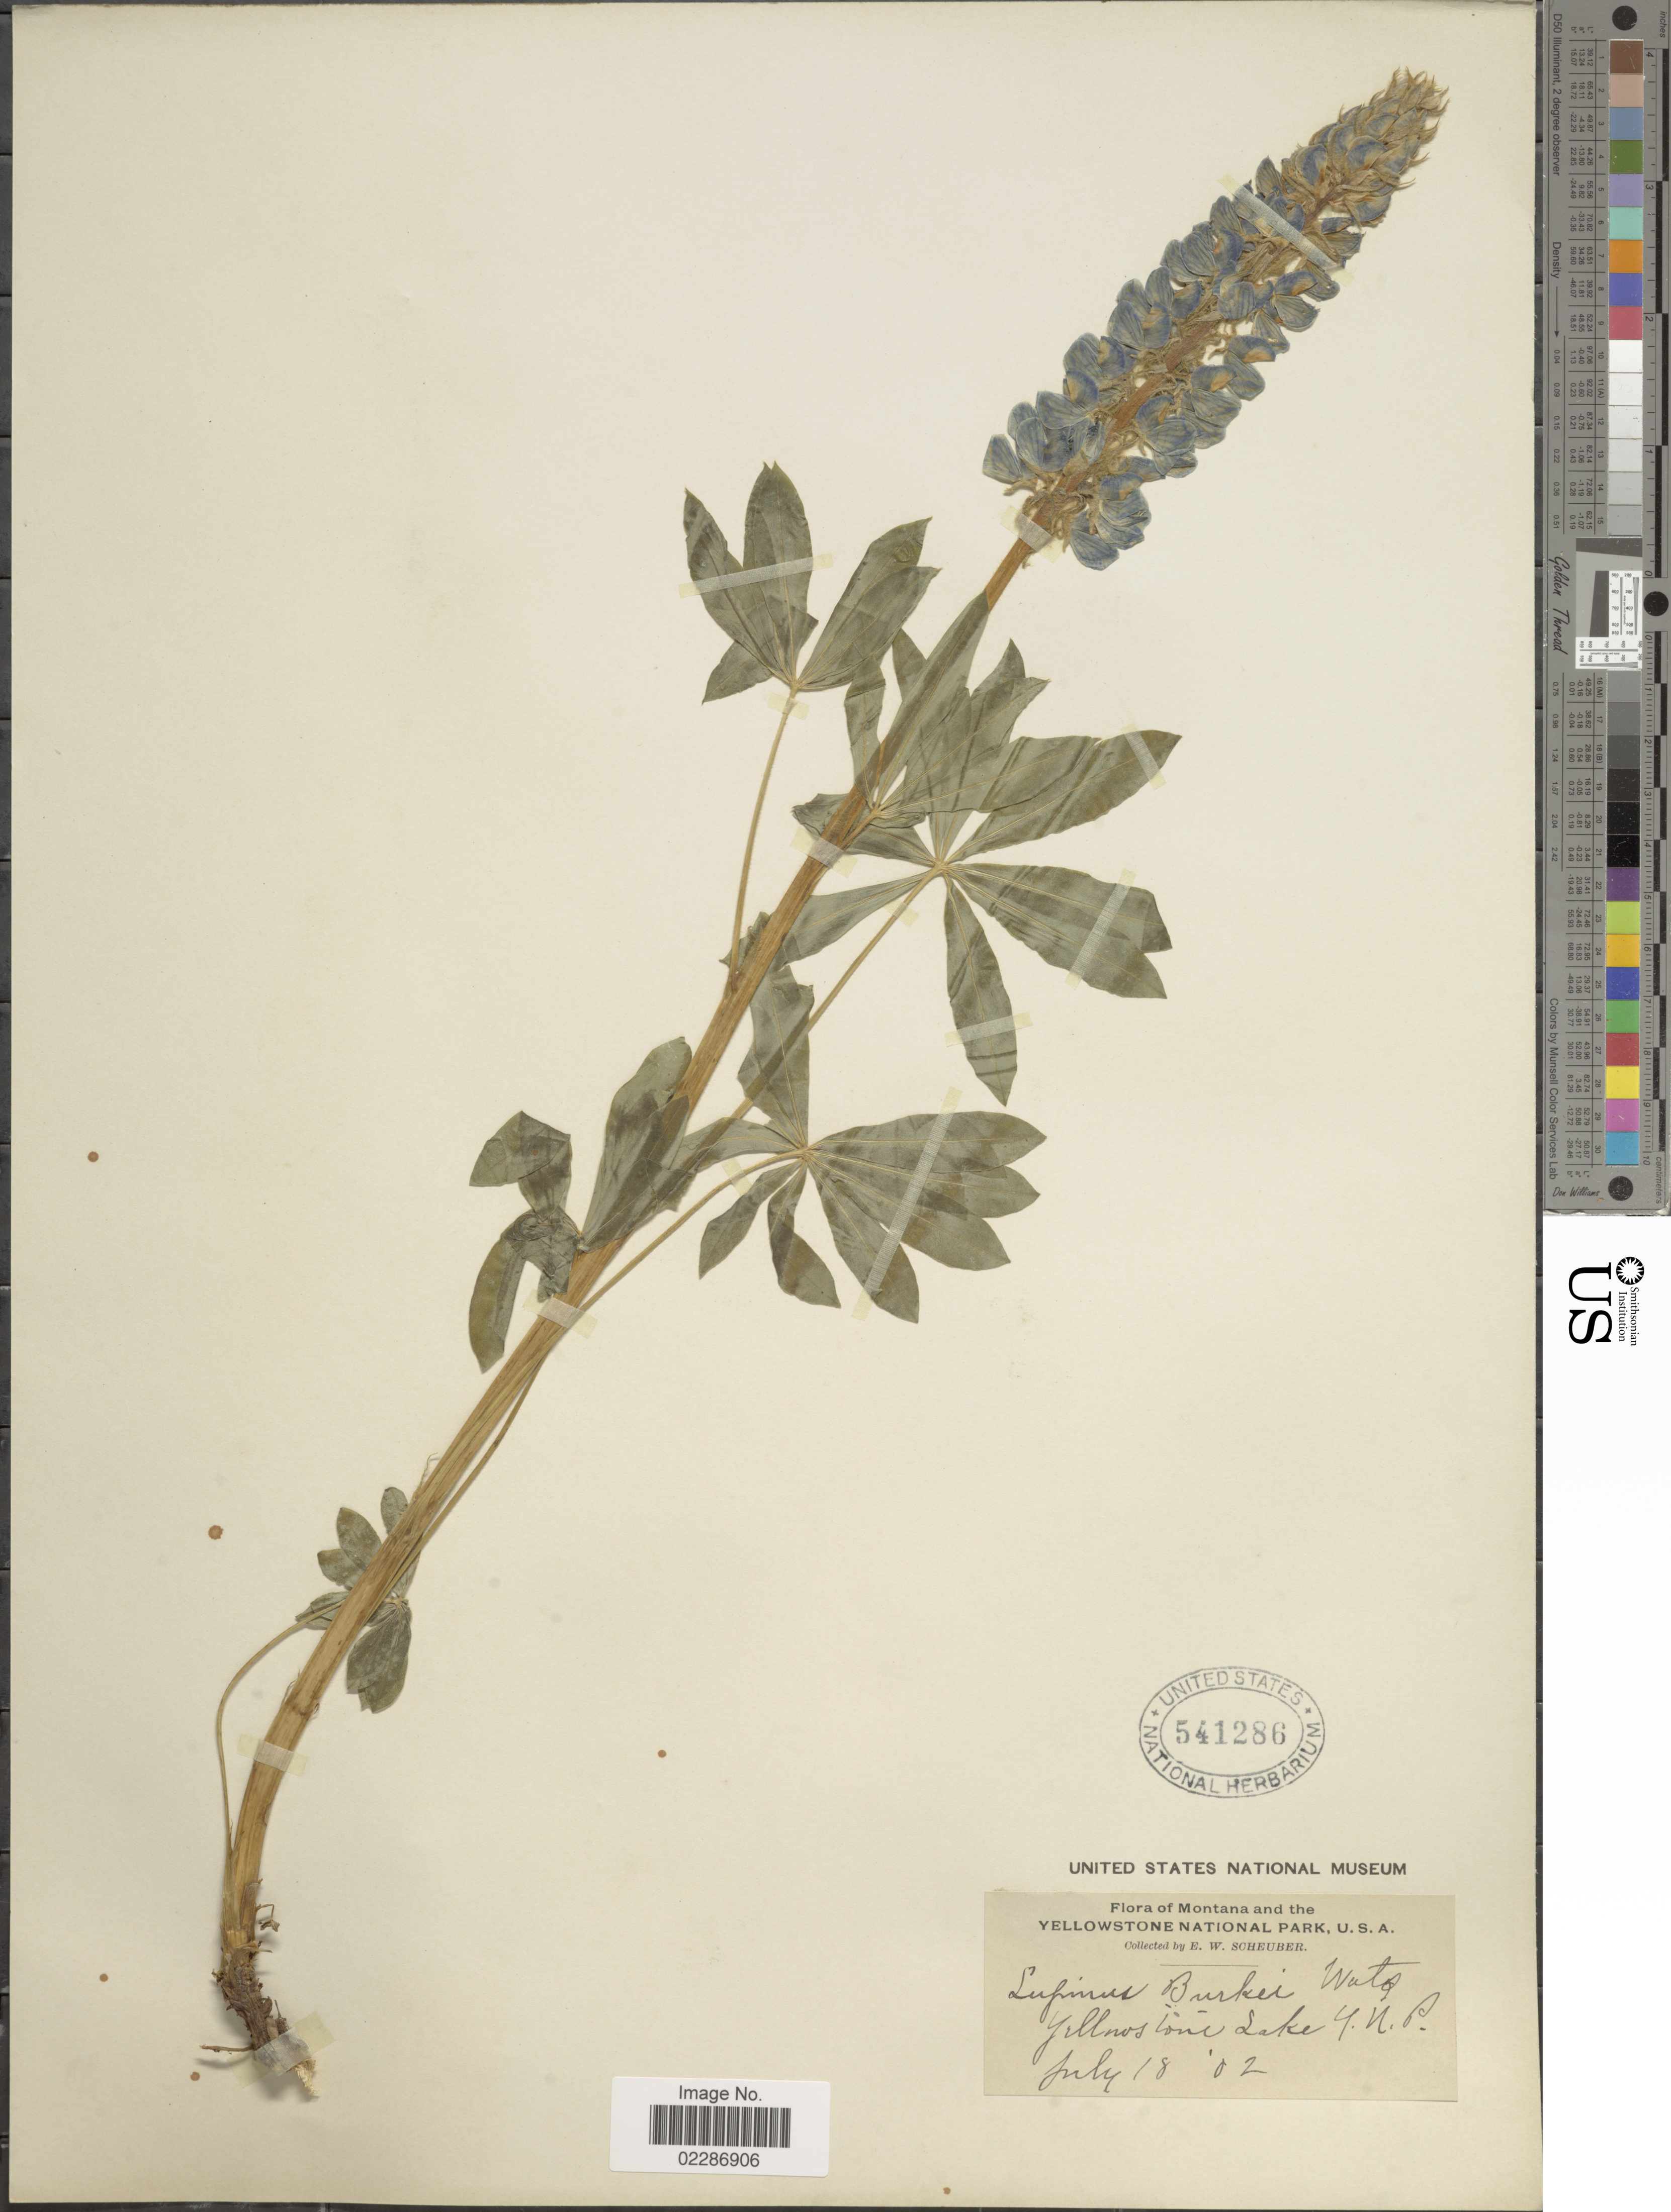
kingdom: Plantae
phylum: Tracheophyta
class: Magnoliopsida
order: Fabales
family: Fabaceae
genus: Lupinus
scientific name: Lupinus burkei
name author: S. Watson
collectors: E. Scheuber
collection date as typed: Transcribed d/m/y: 18/7/2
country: United States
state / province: Montana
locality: Yellowstone National Park, Yellowstone Lake, Y.N.P.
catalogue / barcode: US 541286